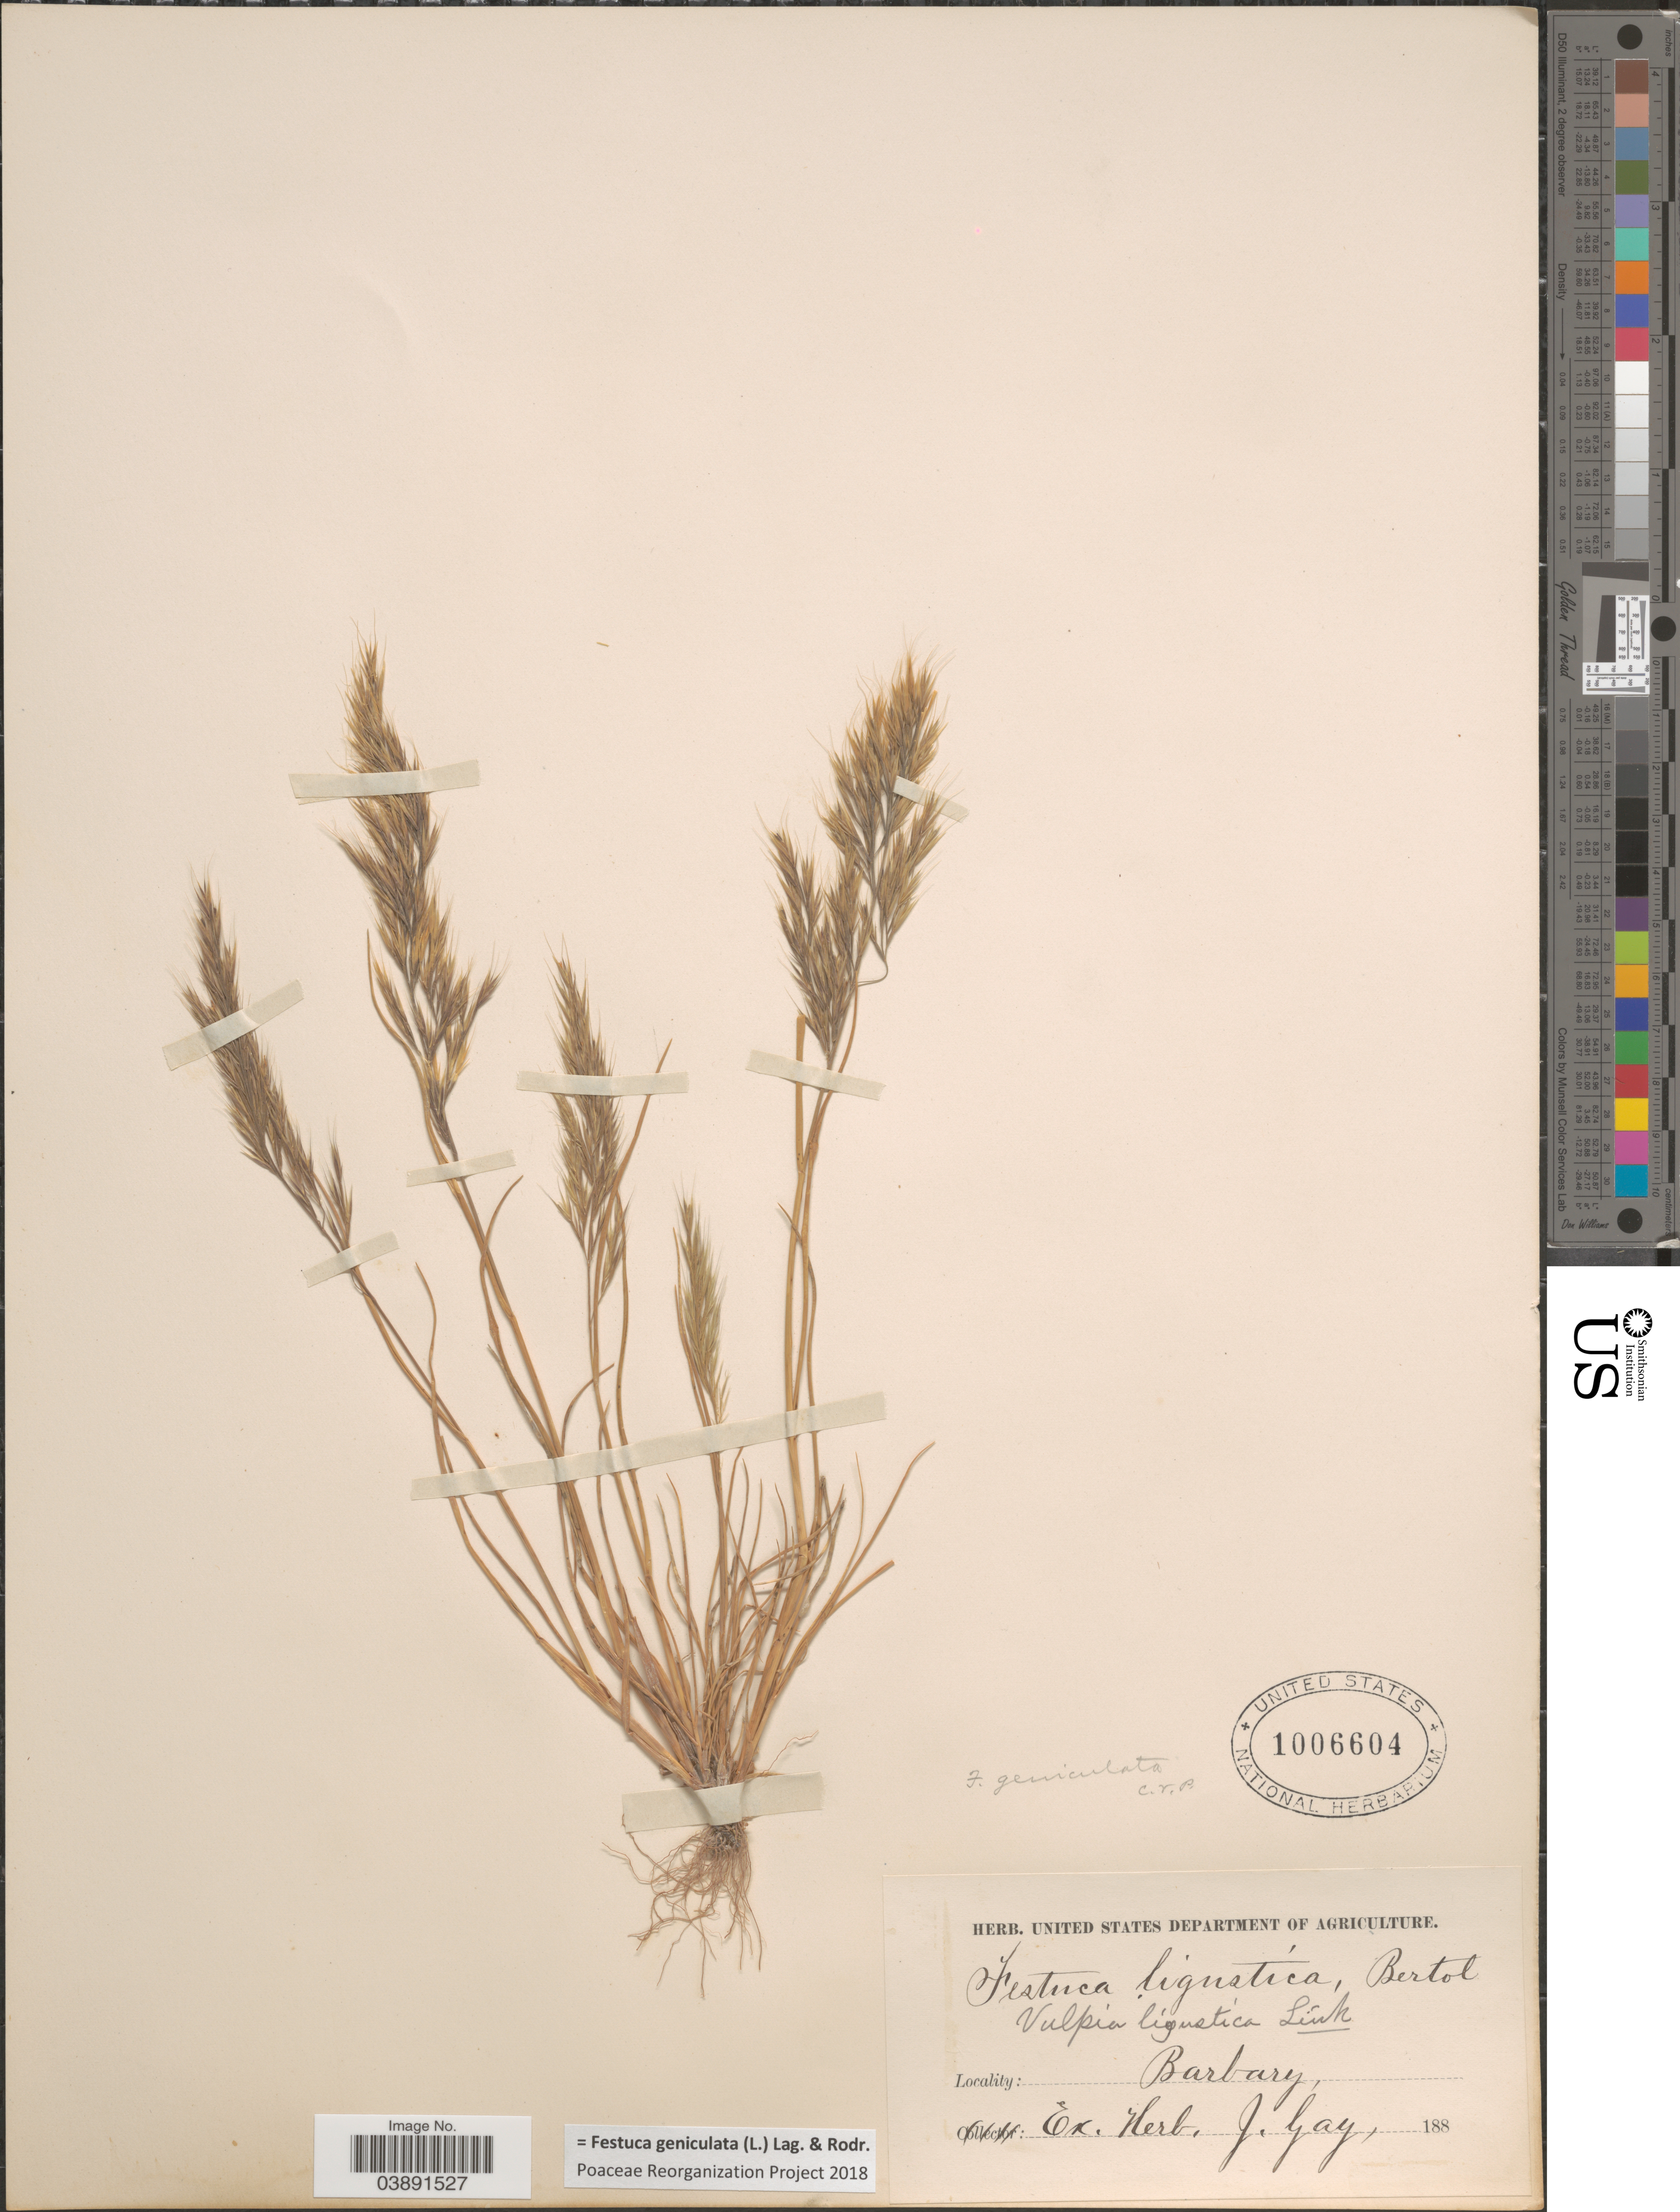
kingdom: Plantae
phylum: Tracheophyta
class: Liliopsida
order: Poales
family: Poaceae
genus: Festuca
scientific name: Festuca geniculata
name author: (L.) Lag. & Rodr.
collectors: ex herb. J. Gay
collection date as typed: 188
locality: Barbary.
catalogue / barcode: US 1006604